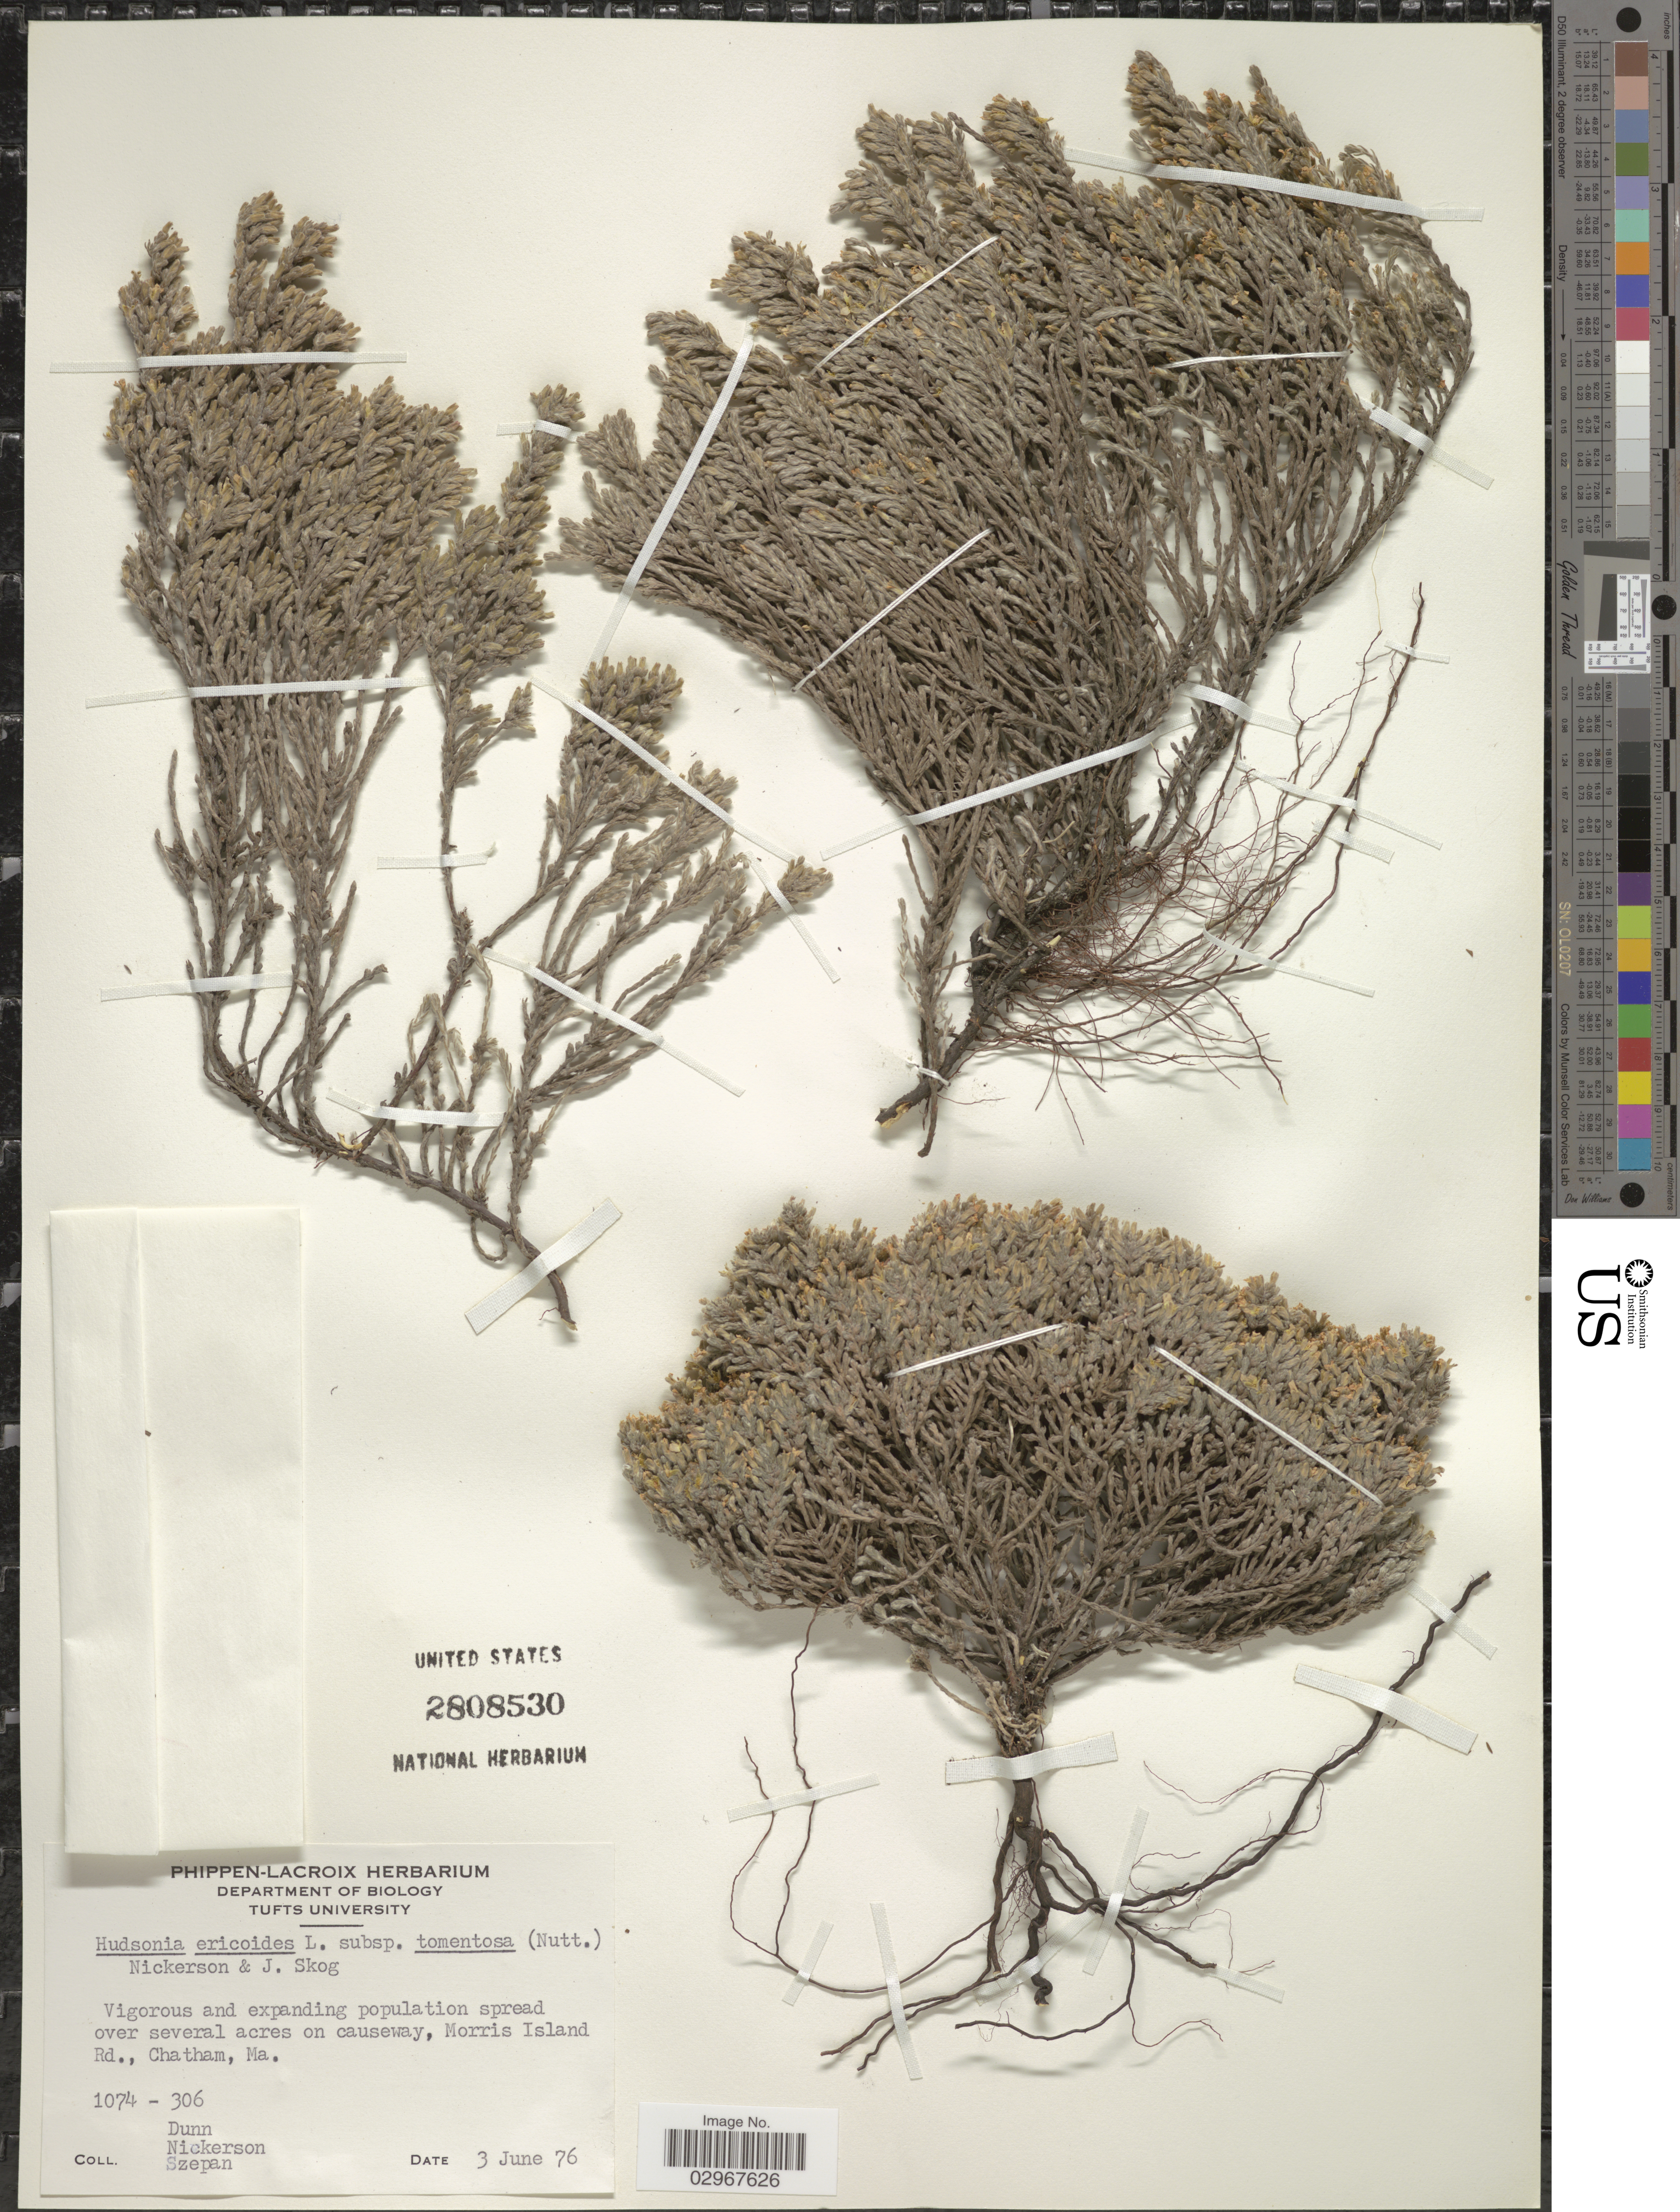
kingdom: Plantae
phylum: Tracheophyta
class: Magnoliopsida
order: Malvales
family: Cistaceae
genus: Hudsonia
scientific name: Hudsonia tomentosa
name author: Nutt.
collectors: Dunn, --, Nickerson, -- & Szepan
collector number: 1074-306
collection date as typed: Transcribed d/m/y: 3/6/76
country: United States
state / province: Massachusetts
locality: Several acres on causeway, Morris Island Rd., Chatham, Ma.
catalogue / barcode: US 2808530